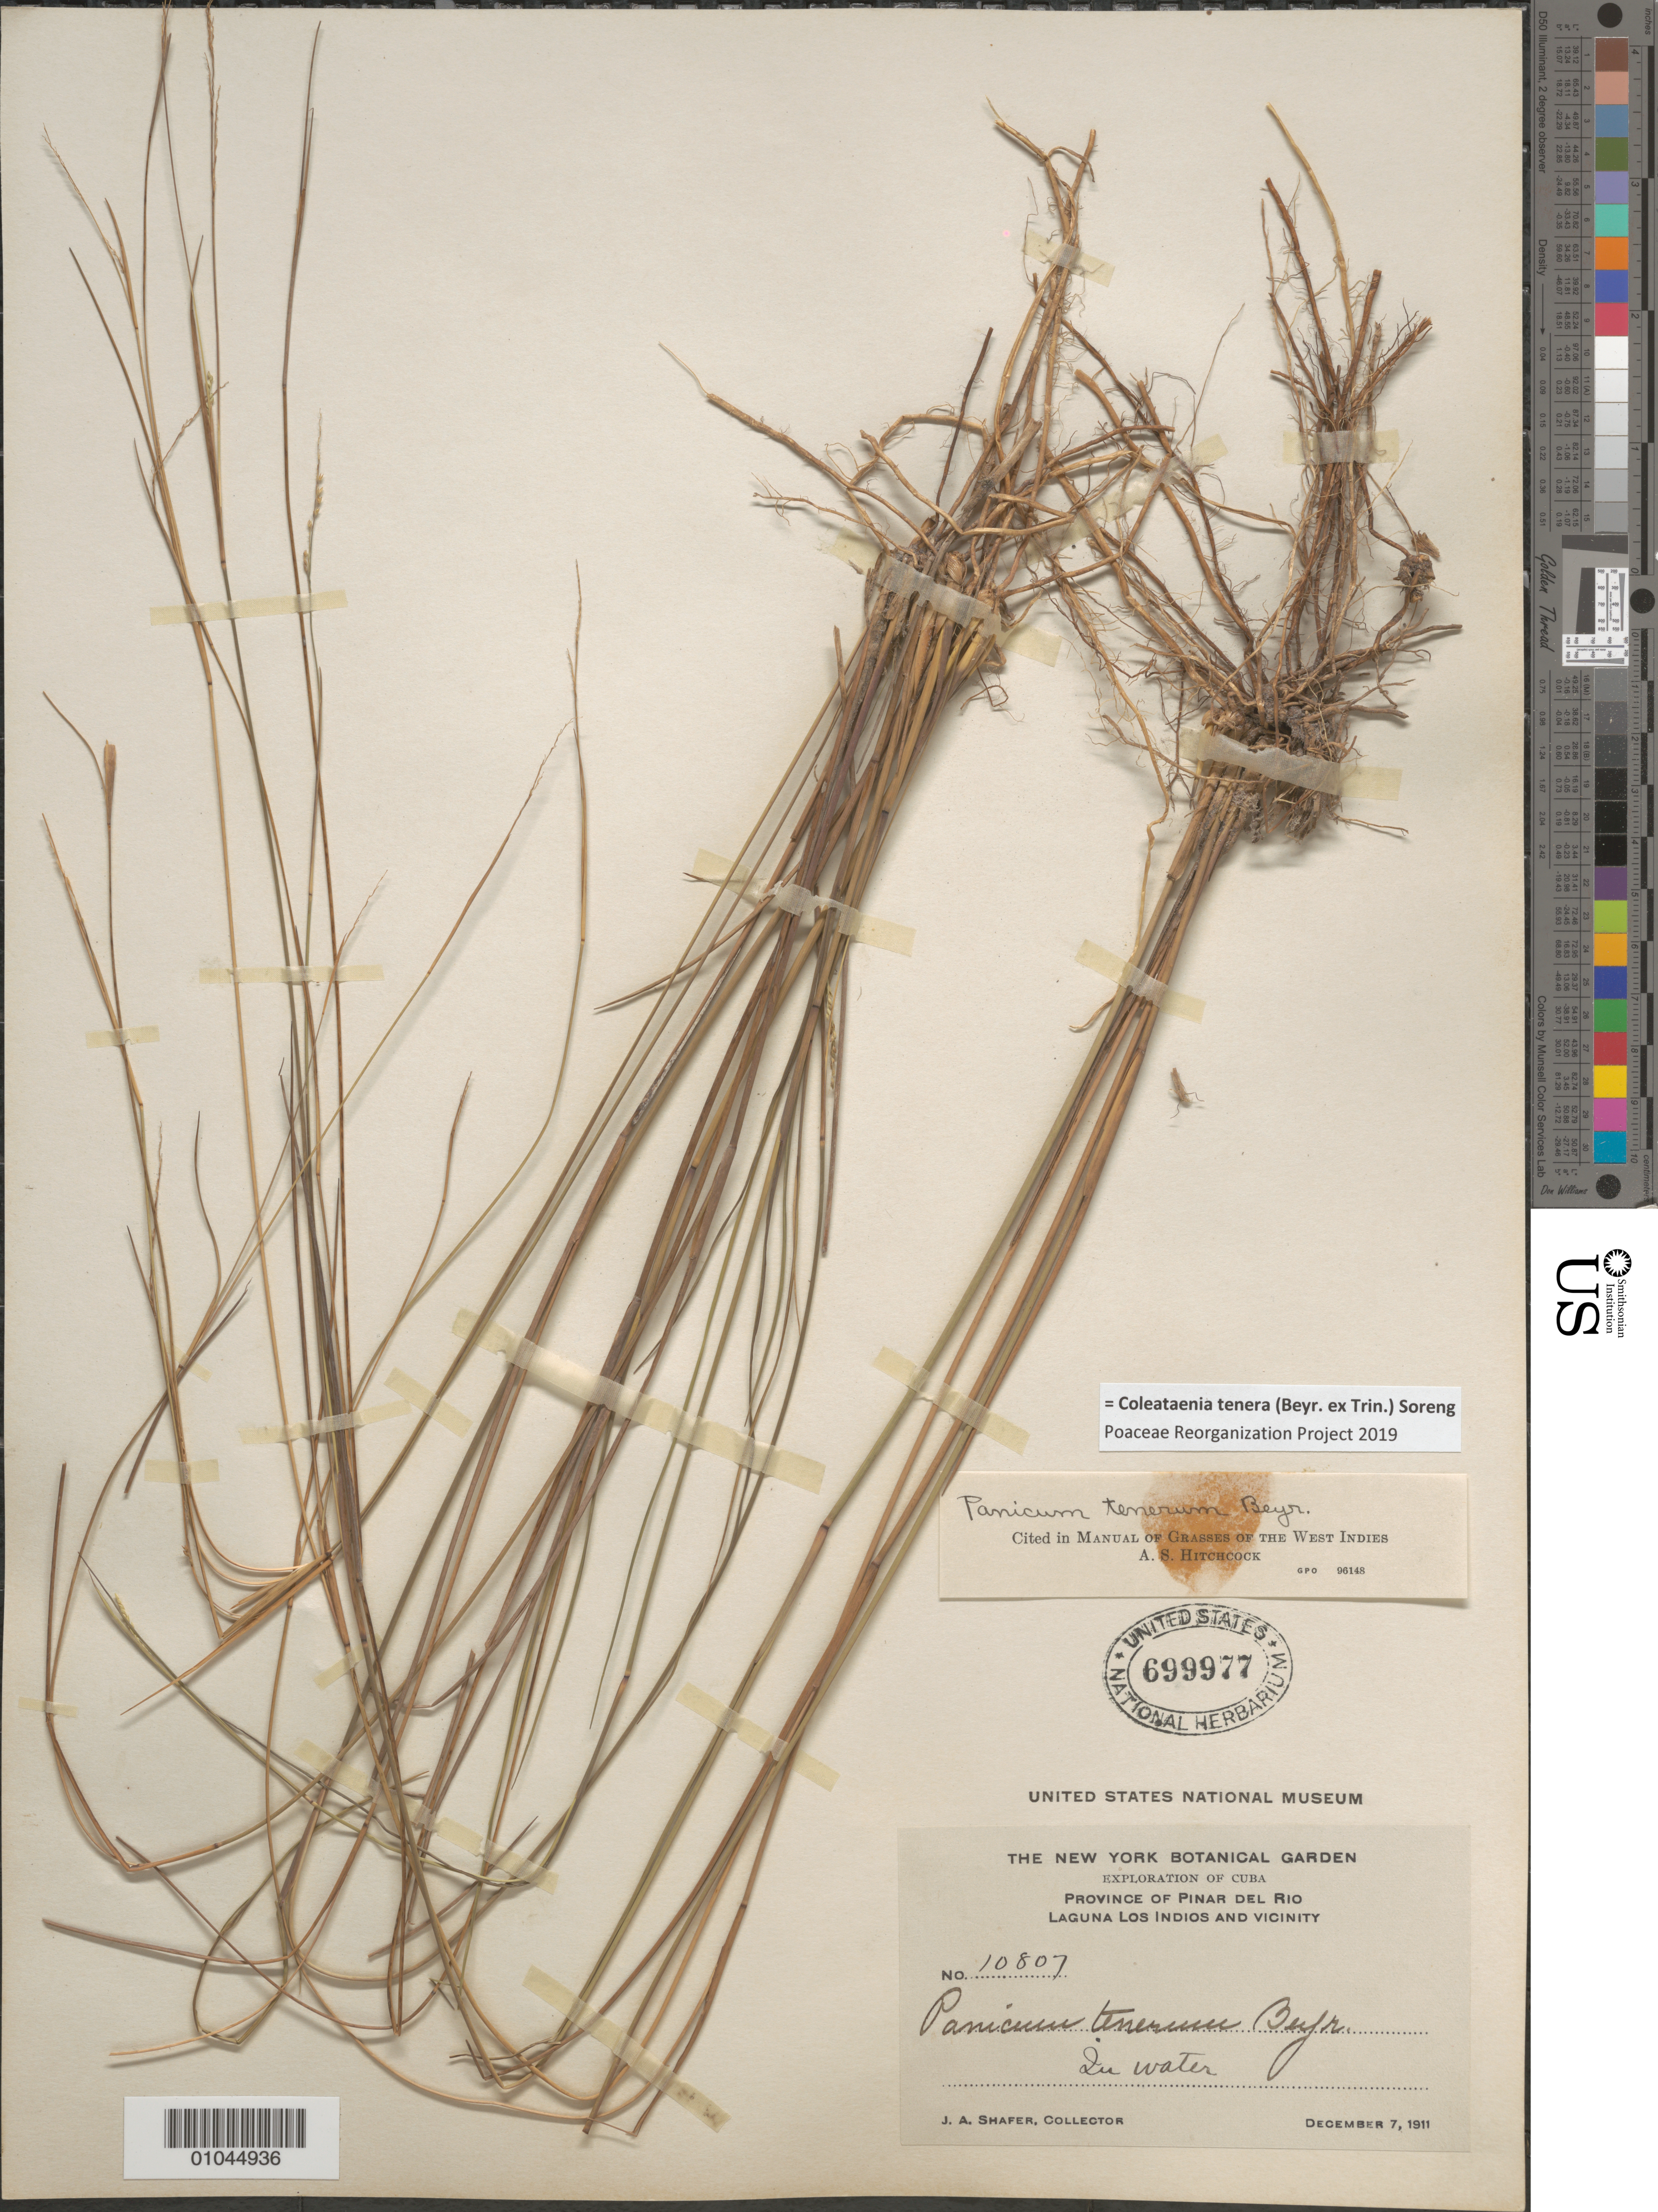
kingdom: Plantae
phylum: Tracheophyta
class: Liliopsida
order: Poales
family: Poaceae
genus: Panicum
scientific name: Panicum tenerum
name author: Beyrich ex Trin.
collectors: J. A. Shafer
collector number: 10807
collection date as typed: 07 Dec 1911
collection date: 1911-12-07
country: Cuba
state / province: Pinar del Rio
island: Cuba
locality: Laguna los Indios and vicinity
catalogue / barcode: US 699977